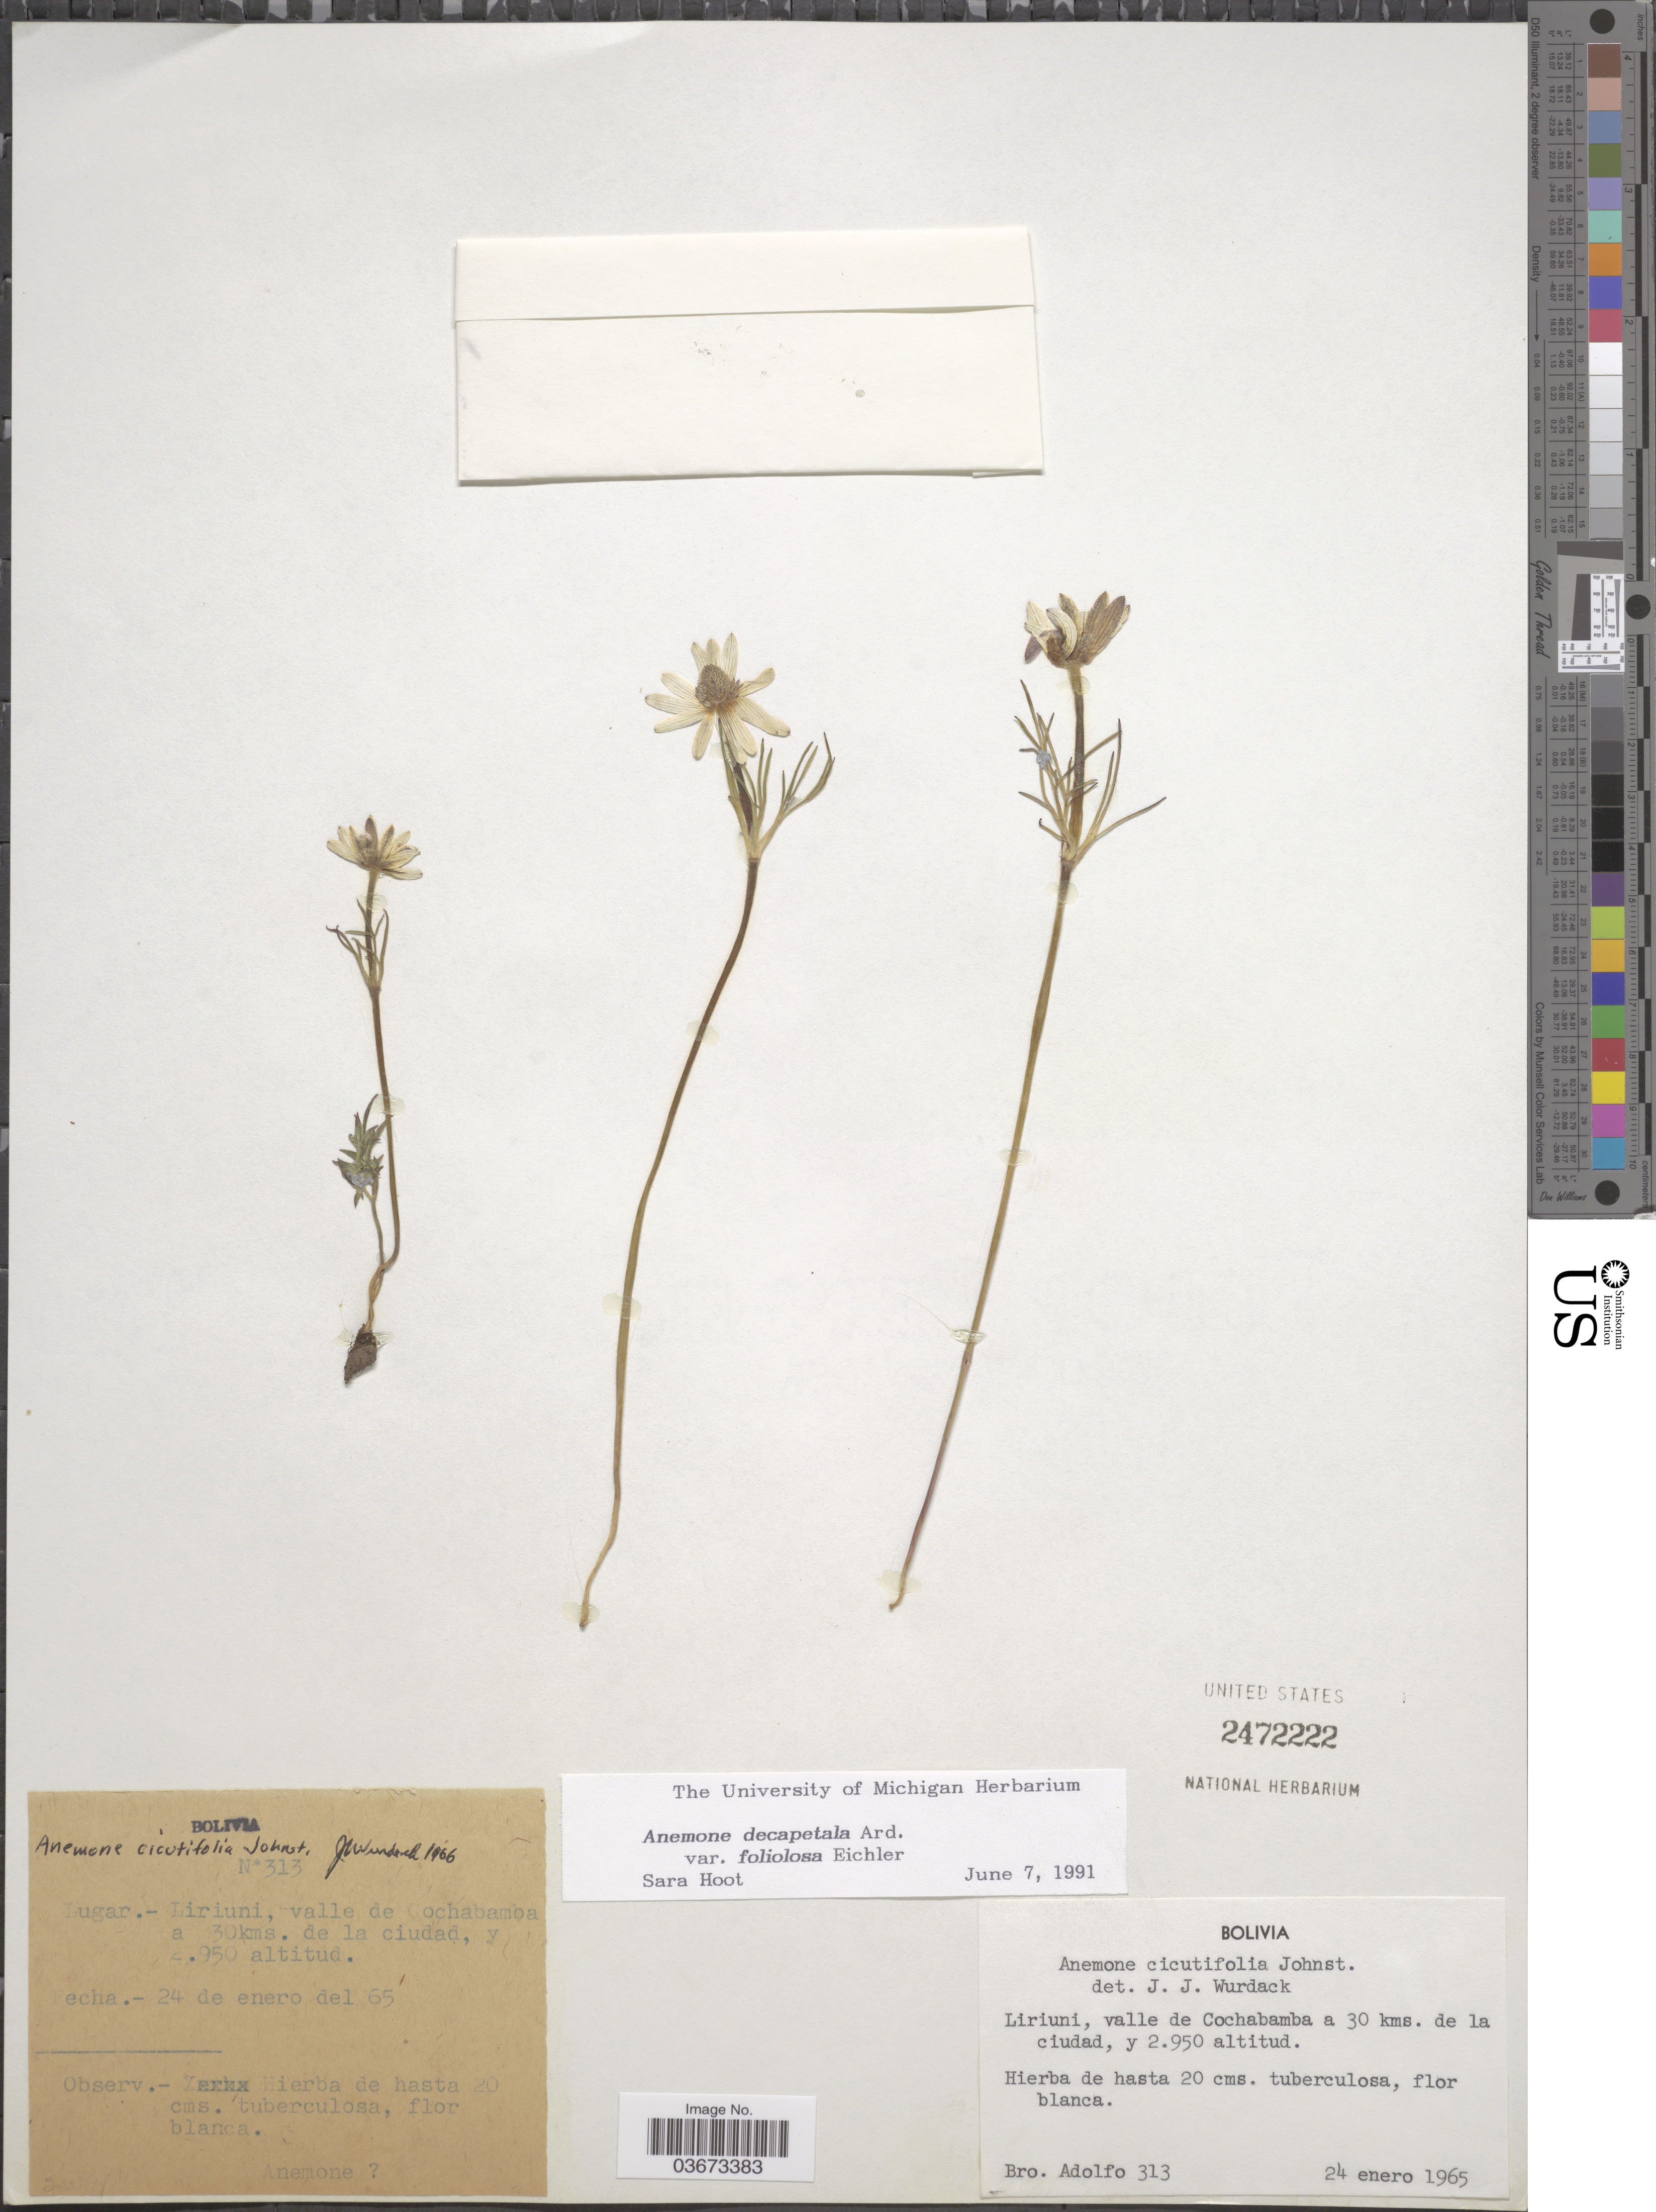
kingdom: Plantae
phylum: Tracheophyta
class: Magnoliopsida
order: Ranunculales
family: Ranunculaceae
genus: Anemone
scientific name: Anemone cicutifolia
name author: I.M. Johnst.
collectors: Bro. Adolfo M.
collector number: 313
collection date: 1965-01-24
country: Bolivia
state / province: Cochabamba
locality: Liriuni, valle de Cochabamba a 30 kms. de la ciudad.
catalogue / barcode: US 2472222